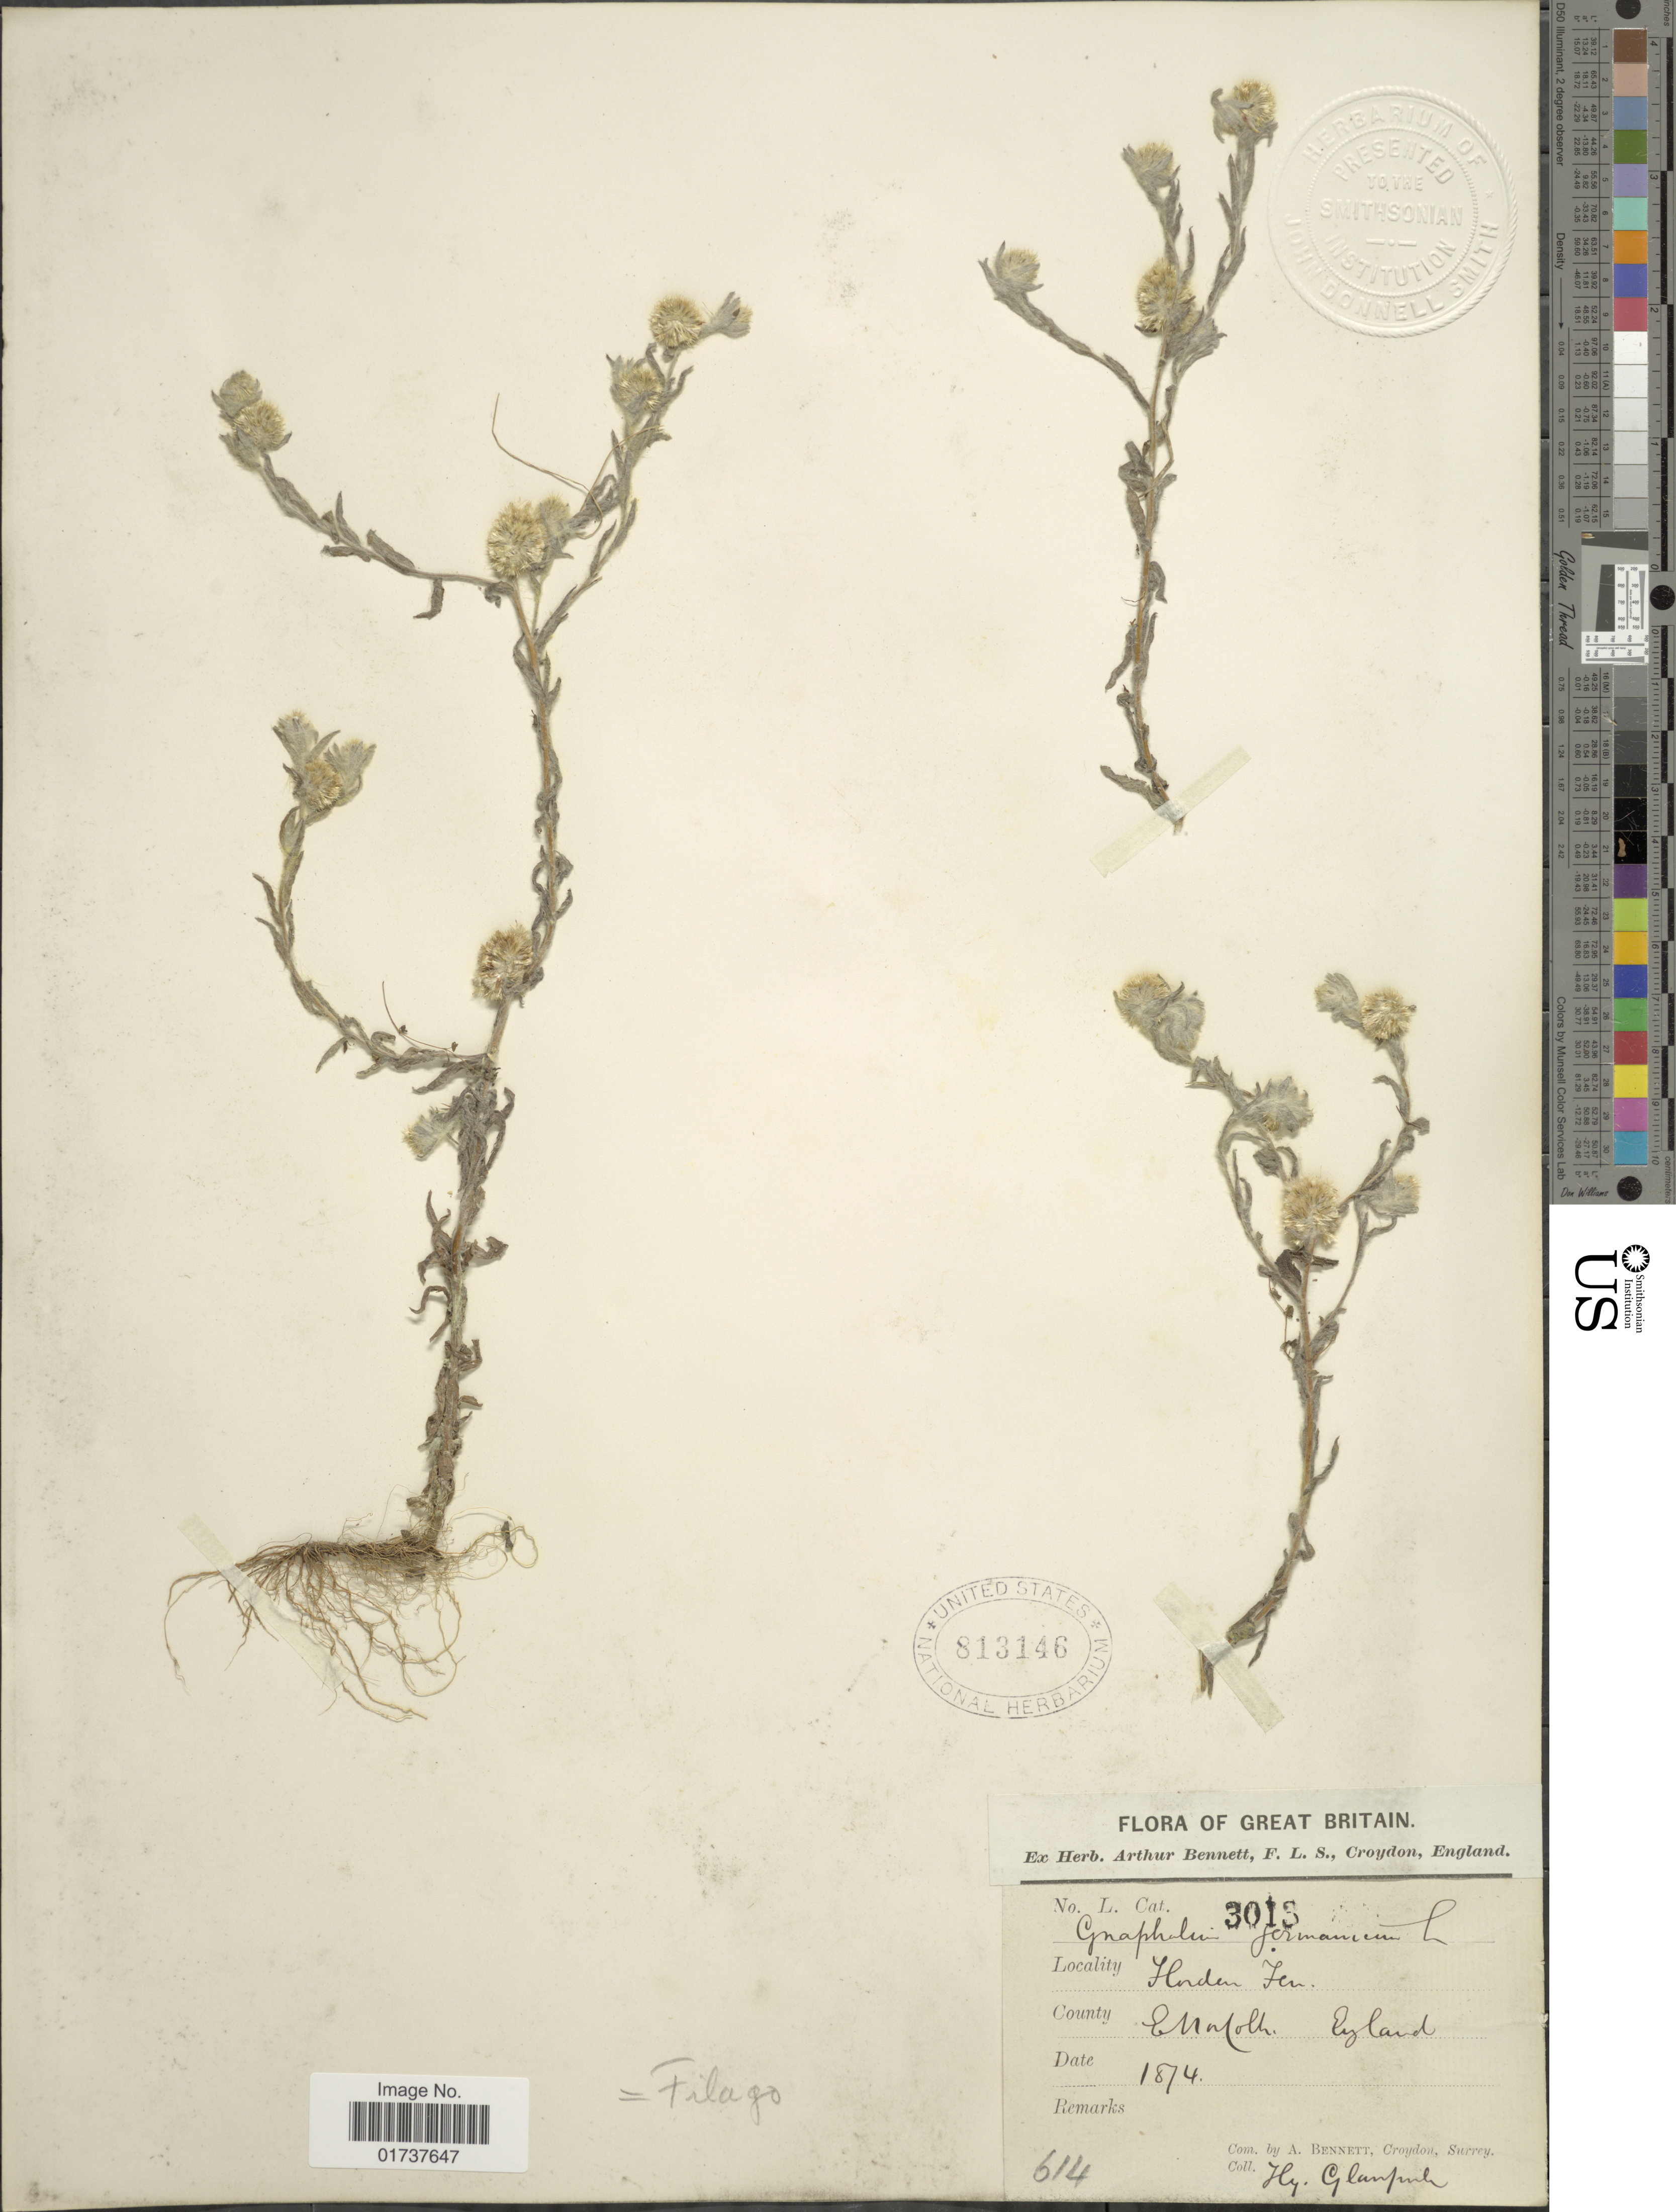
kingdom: Plantae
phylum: Tracheophyta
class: Magnoliopsida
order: Asterales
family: Asteraceae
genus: Gnaphalium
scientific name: Gnaphalium sp.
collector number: L. Cat. 3013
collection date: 1874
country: United Kingdom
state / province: England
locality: Fladen Fen, East Norfolk,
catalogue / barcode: US 813146